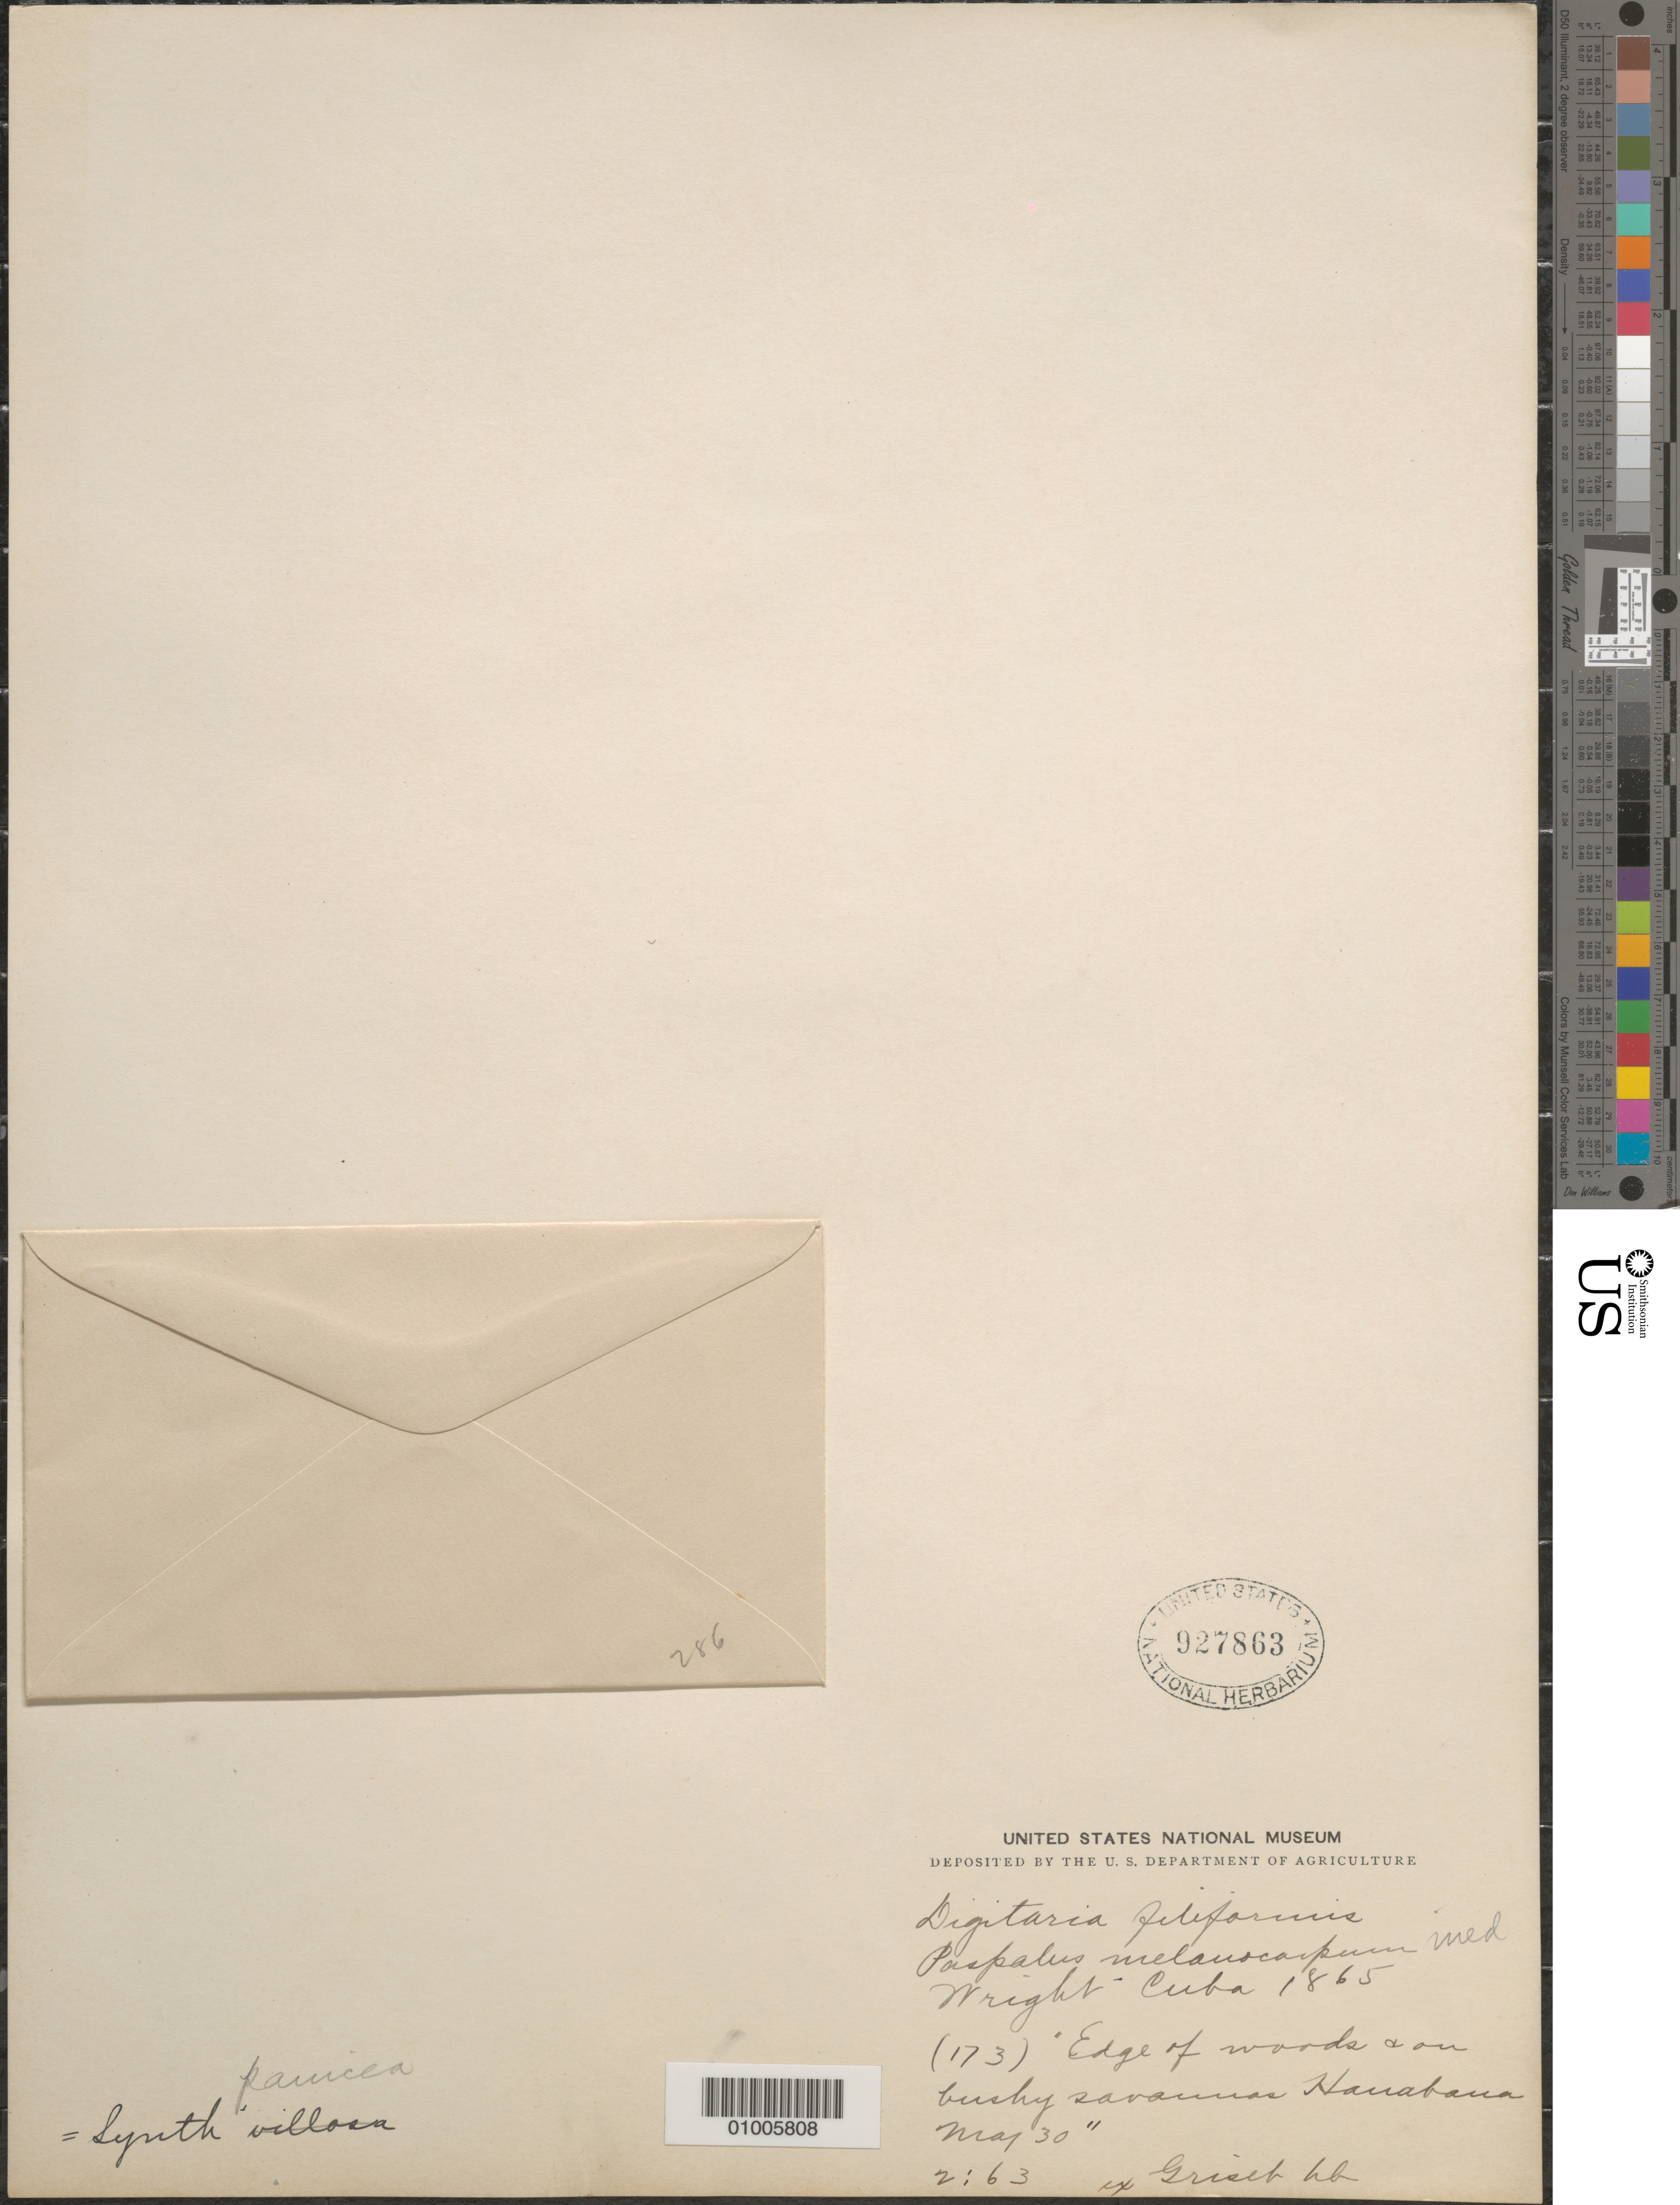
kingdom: Plantae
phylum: Tracheophyta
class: Liliopsida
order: Poales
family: Poaceae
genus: Digitaria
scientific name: Digitaria villosa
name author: (Walter) Pers.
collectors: C. Wright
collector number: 173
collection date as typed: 30 May 1865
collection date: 1865-05-30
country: Cuba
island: Cuba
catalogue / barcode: US 927863